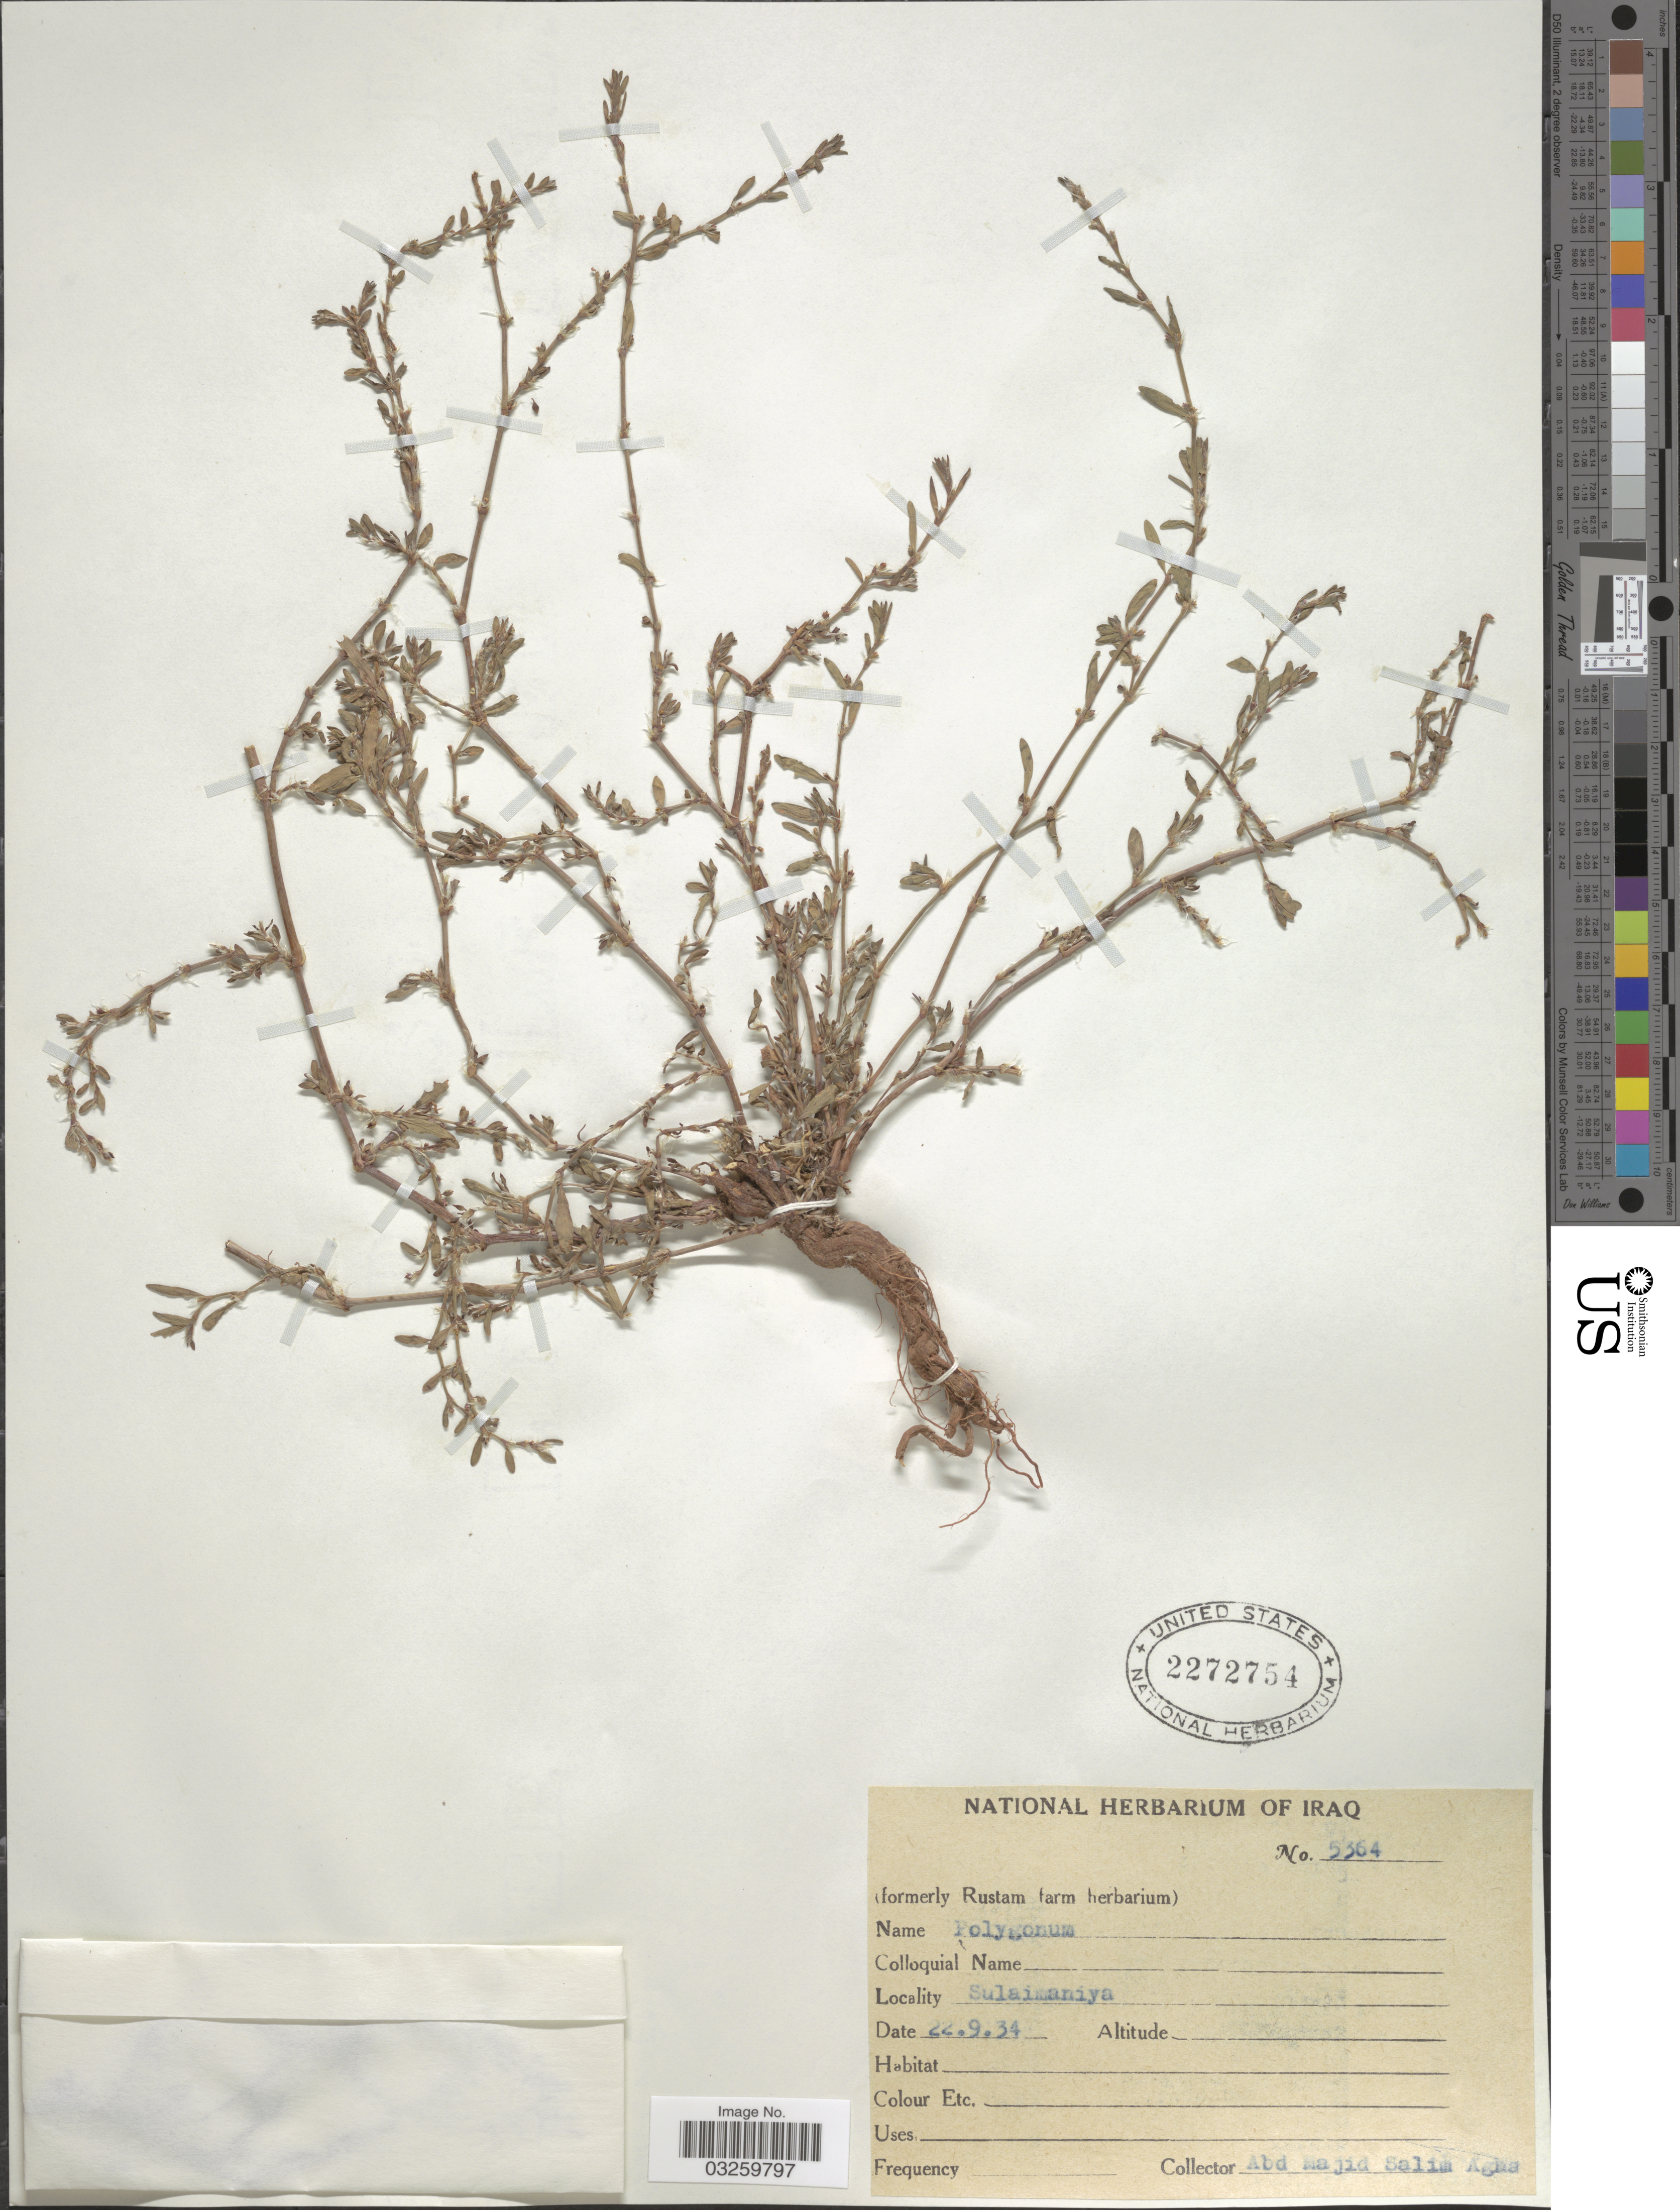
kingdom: Plantae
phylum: Tracheophyta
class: Magnoliopsida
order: Caryophyllales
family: Polygonaceae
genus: Polygonum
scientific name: Polygonum sp.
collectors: Abd Majid Salim Agha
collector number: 5364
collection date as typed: Transcribed d/m/y: 22/9/34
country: Iraq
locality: Sulaimaniya.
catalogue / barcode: US 2272754